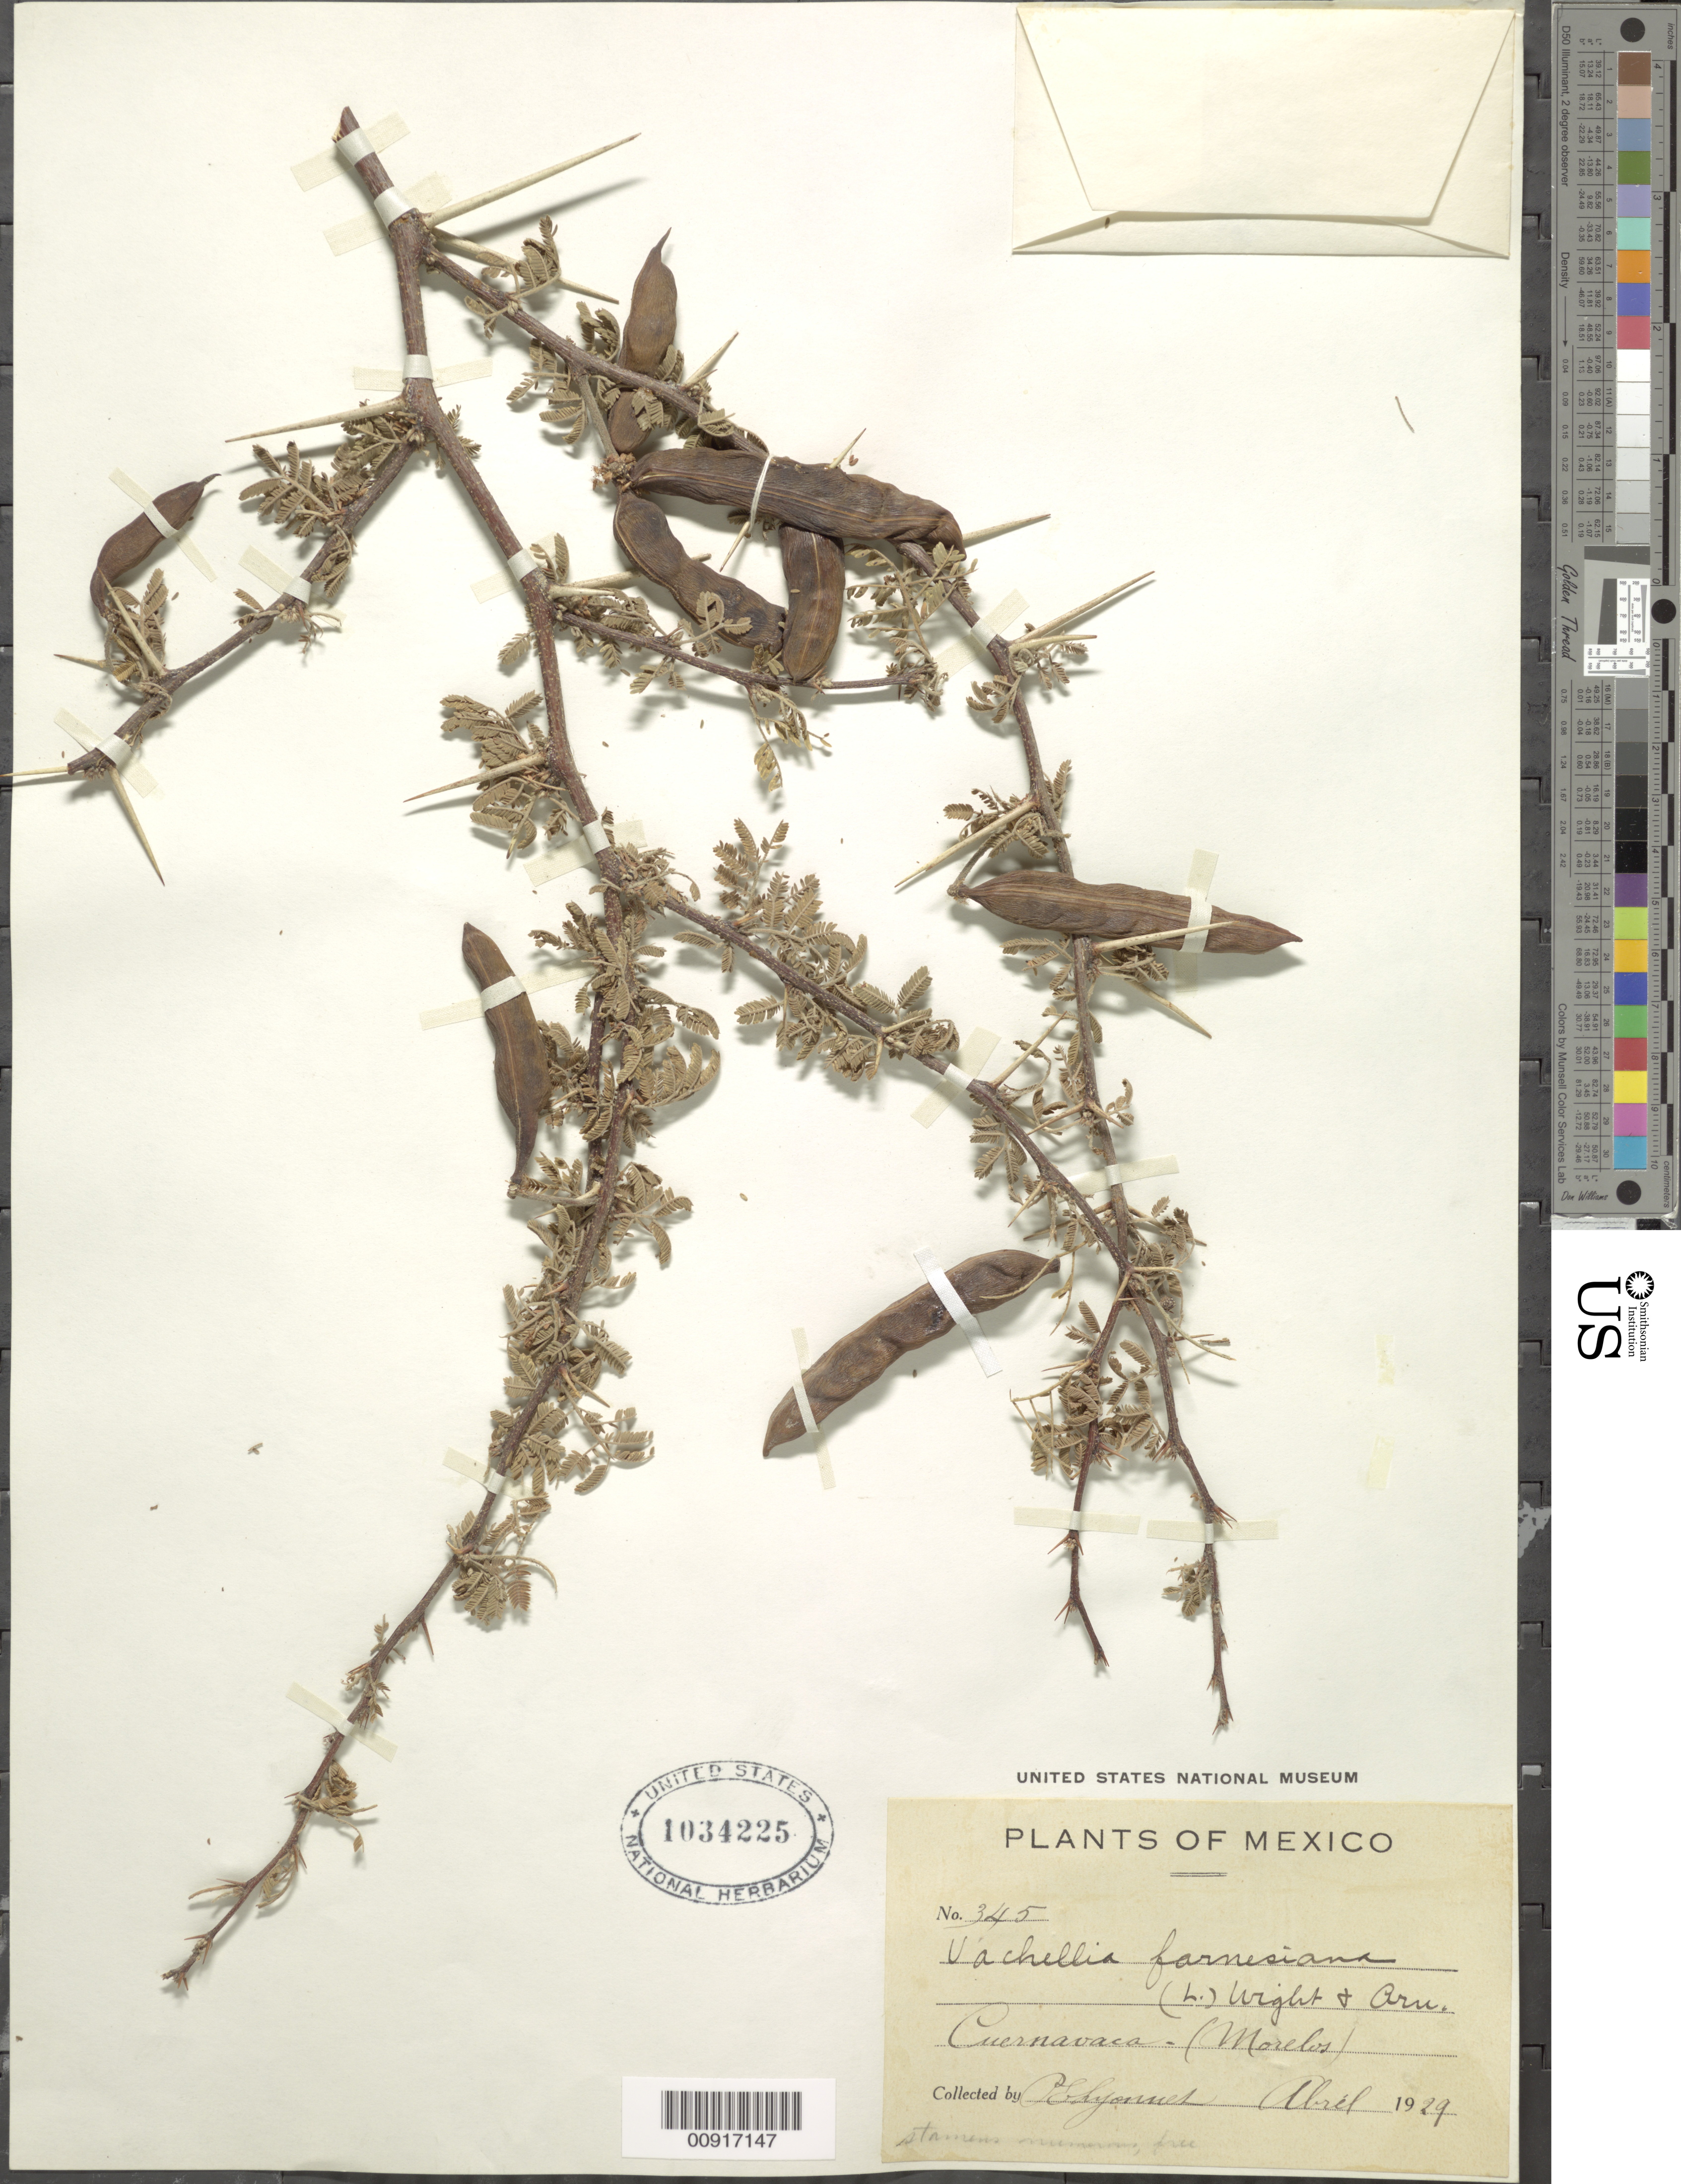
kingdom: Plantae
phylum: Tracheophyta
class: Magnoliopsida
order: Fabales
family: Fabaceae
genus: Vachellia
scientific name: Vachellia farnesiana var. farnesiana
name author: (L.) Wight & Arn.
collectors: Bro. E. Lyonnet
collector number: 345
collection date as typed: Apr 1929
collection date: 1929-04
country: Mexico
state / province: Morelos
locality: Cuernavaca (Morelos).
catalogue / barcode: US 1034225